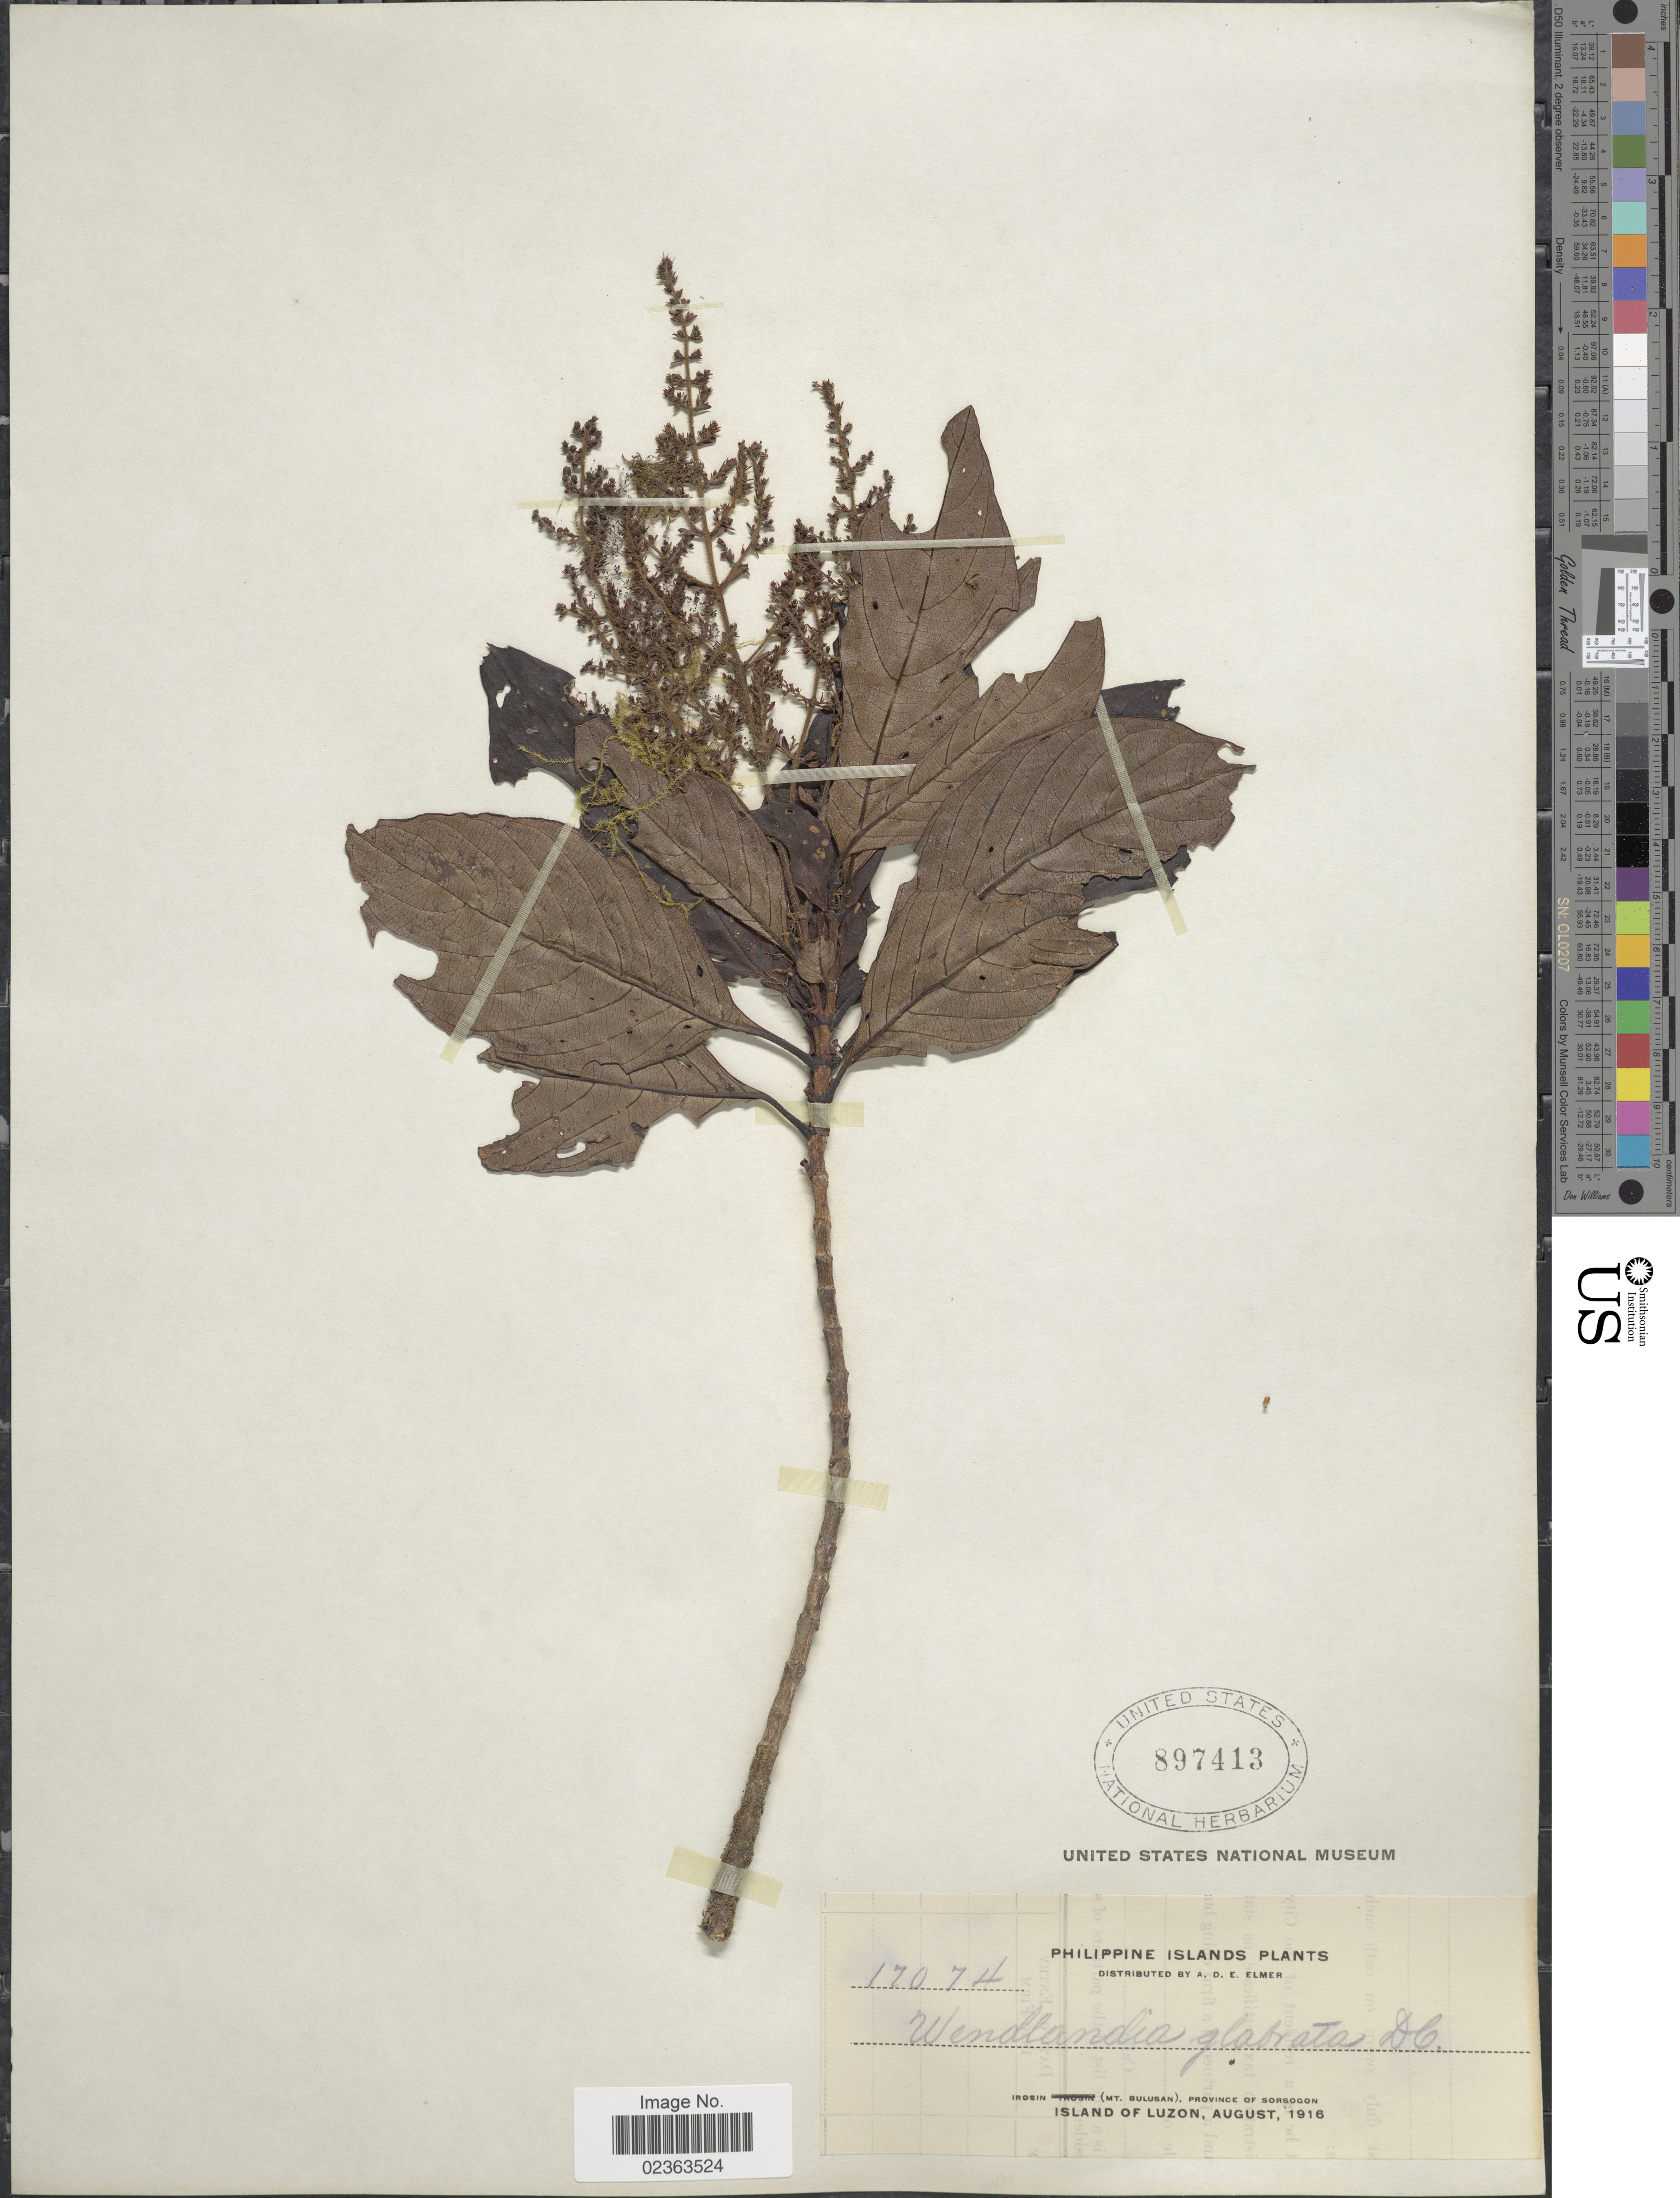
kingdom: Plantae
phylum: Tracheophyta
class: Magnoliopsida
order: Gentianales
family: Rubiaceae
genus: Wendlandia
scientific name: Wendlandia glabrata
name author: DC.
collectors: A. D. E. Elmer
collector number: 17074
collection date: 1916-08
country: Philippines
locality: Philippine Islands, Irosin (Mt. Bulusan), province of Sorsogon, Island of Luzon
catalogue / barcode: US 897413